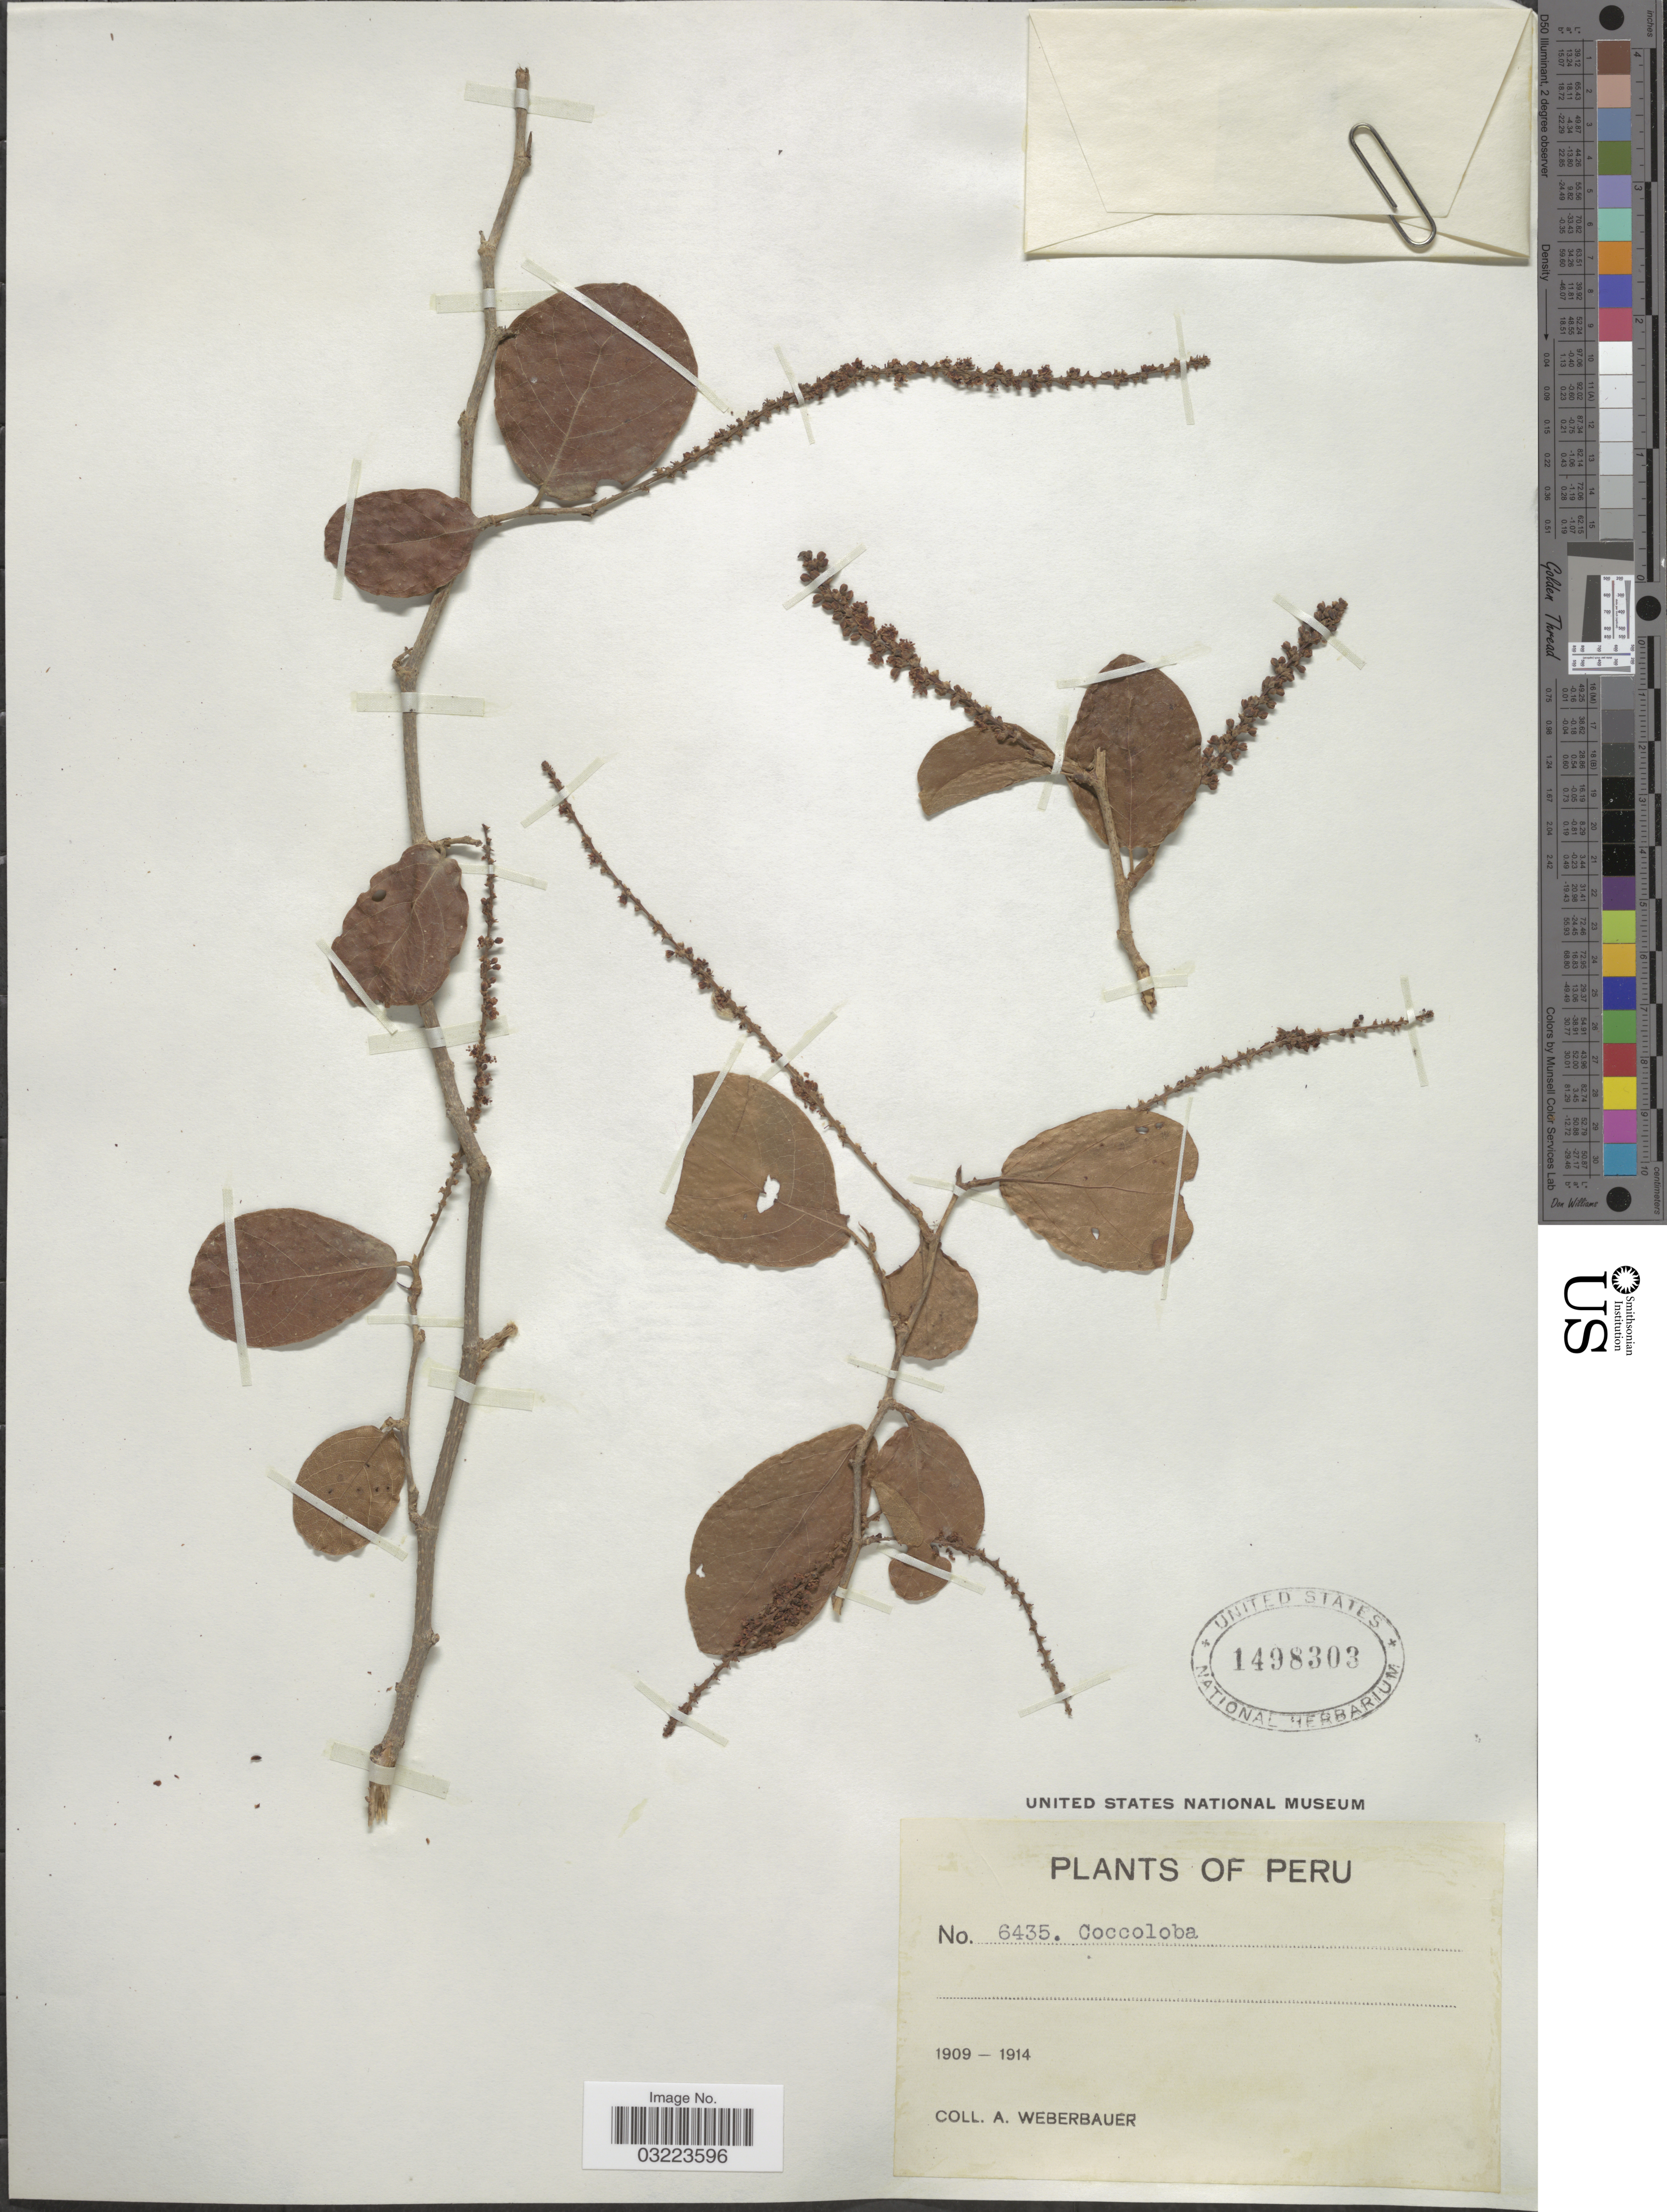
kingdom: Plantae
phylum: Tracheophyta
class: Magnoliopsida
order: Caryophyllales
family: Polygonaceae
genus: Coccoloba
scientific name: Coccoloba ruiziana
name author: Lindau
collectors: A. Weberbauer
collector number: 6435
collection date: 1909/1914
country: Peru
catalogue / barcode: US 1498303